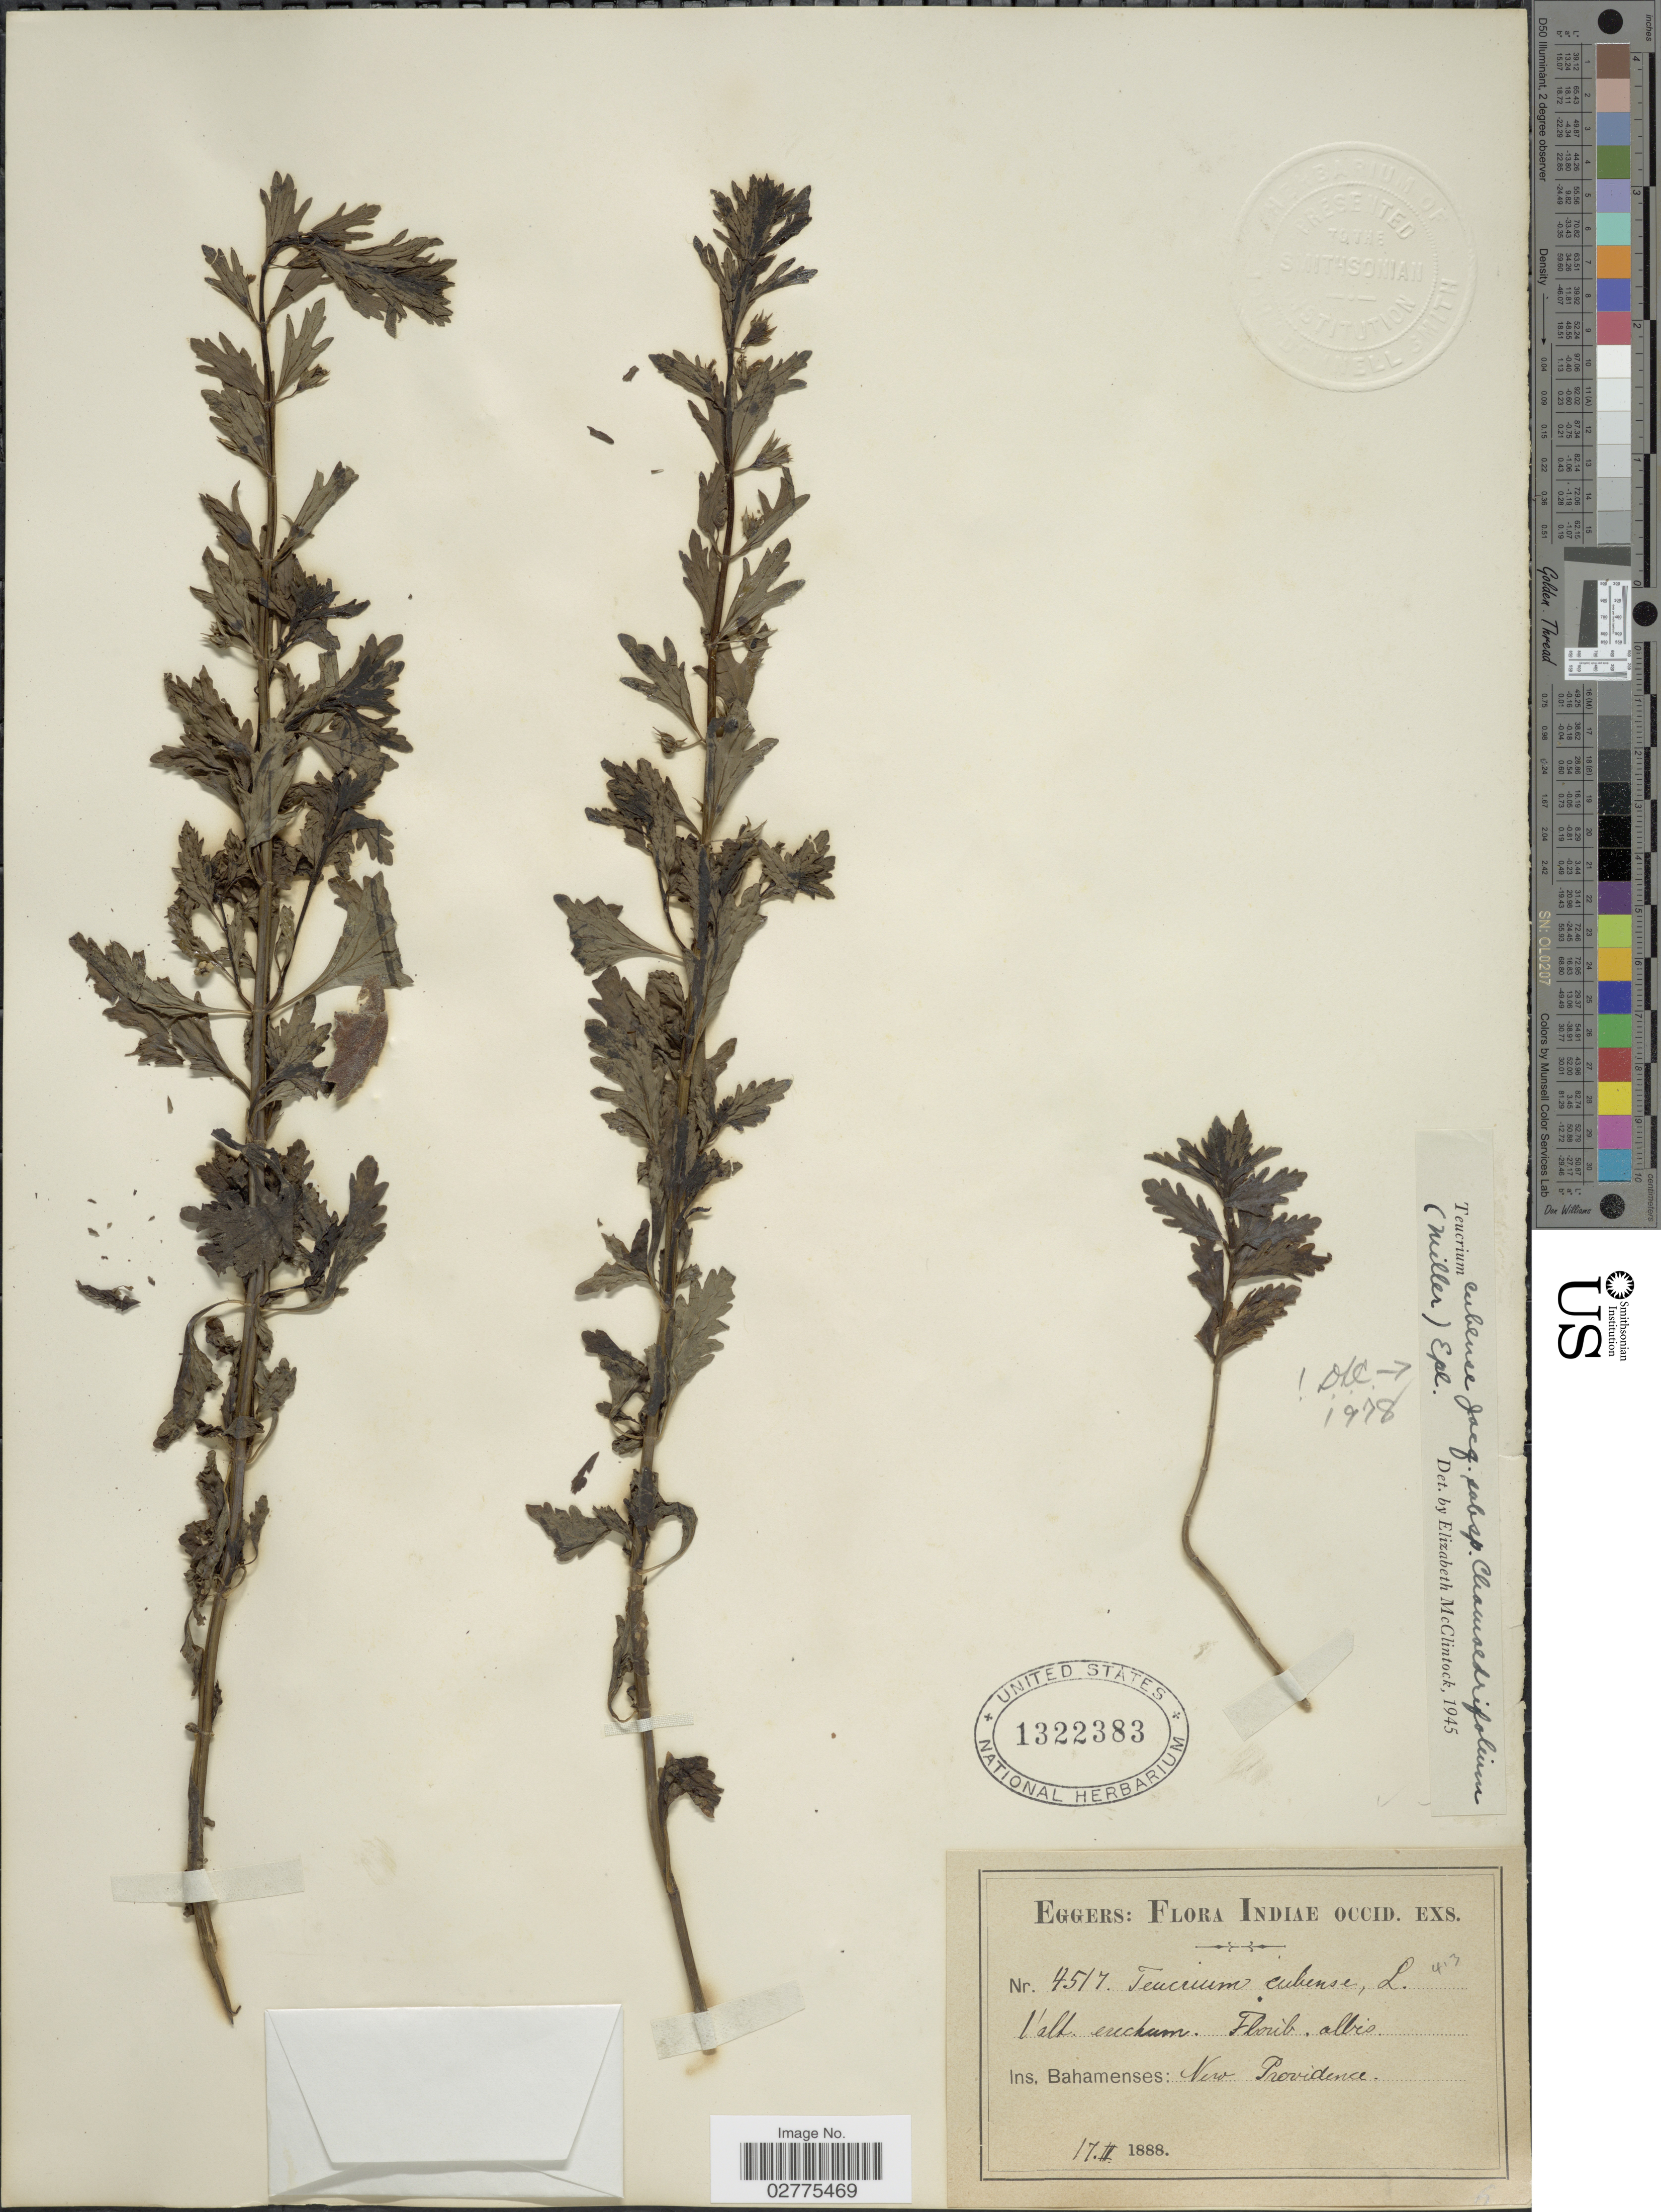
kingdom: Plantae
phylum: Tracheophyta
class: Magnoliopsida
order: Lamiales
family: Lamiaceae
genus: Teucrium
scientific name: Teucrium cubense subsp. chamaedrifolium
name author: Jacq.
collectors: -. Eggers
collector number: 4517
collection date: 1888-03-17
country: Bahamas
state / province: New Providence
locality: Indiae occid.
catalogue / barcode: US 1322383